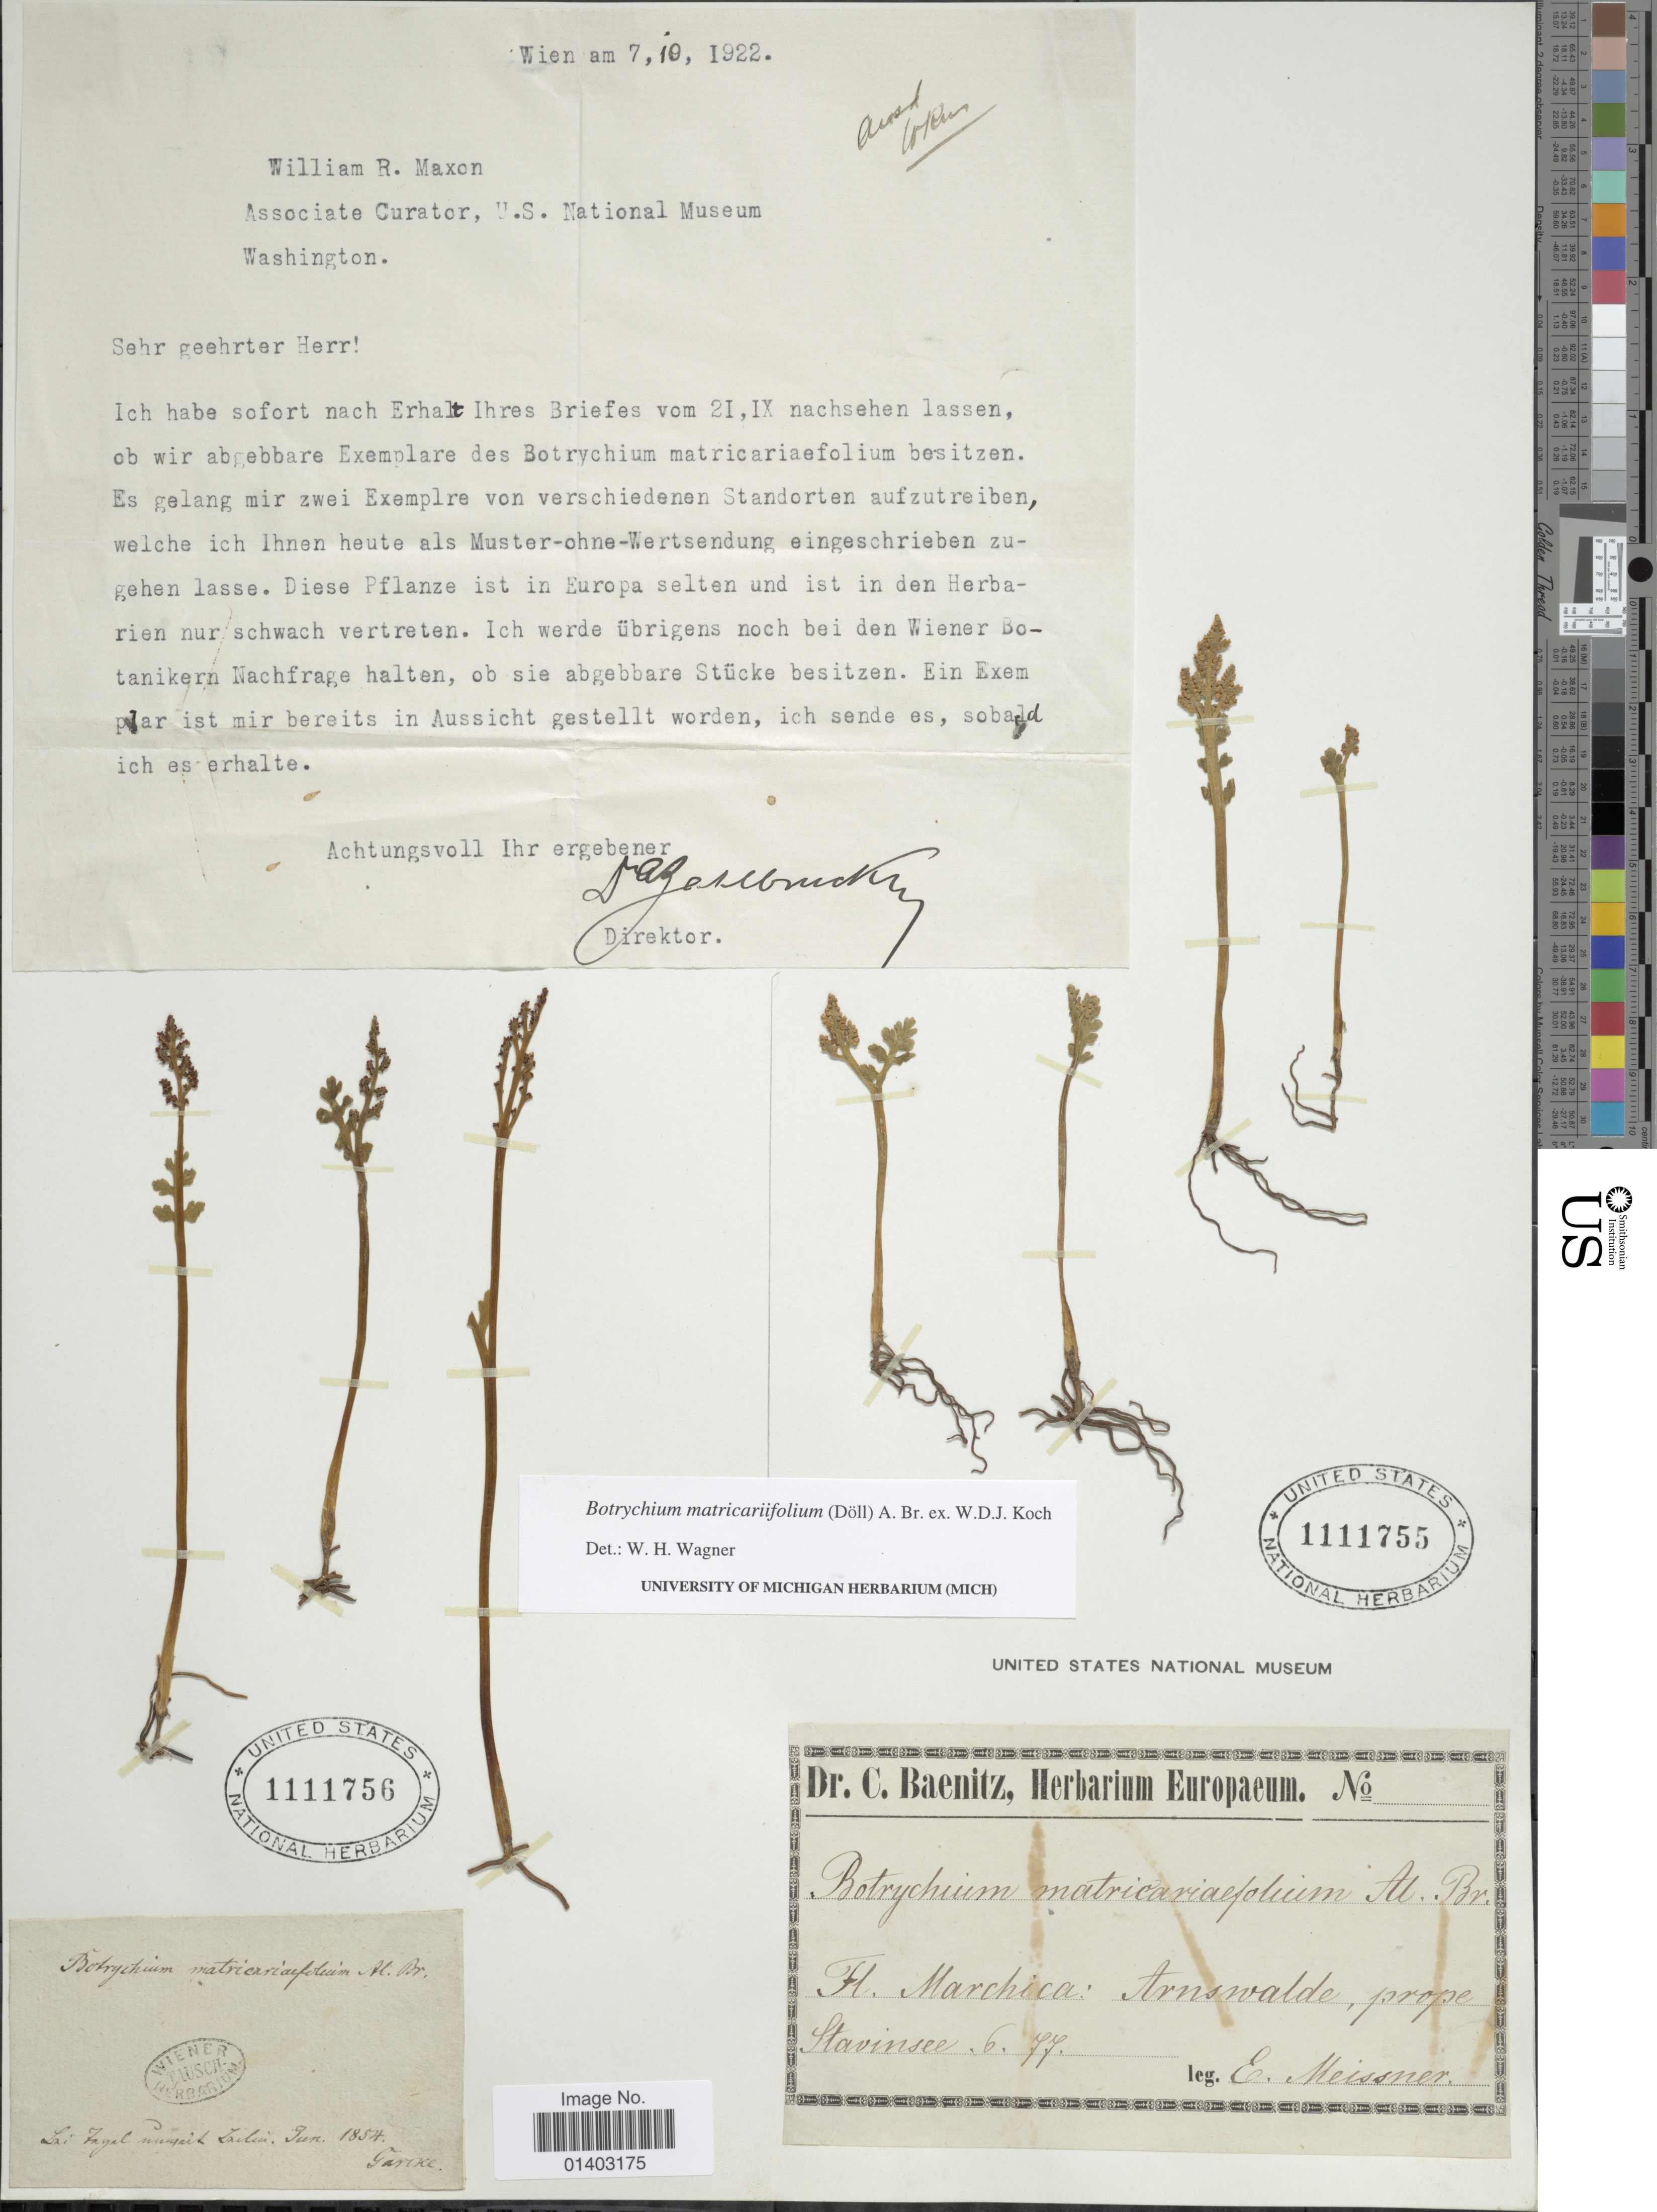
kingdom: Plantae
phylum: Tracheophyta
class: Polypodiopsida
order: Ophioglossales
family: Ophioglossaceae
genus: Botrychium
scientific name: Botrychium matricariifolium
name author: (A. Braun ex Dowell) A. Braun ex Koch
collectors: Garcke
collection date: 1854-06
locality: Lai Ingal [illegible text] Lailien[interpreted]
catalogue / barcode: US 1111756